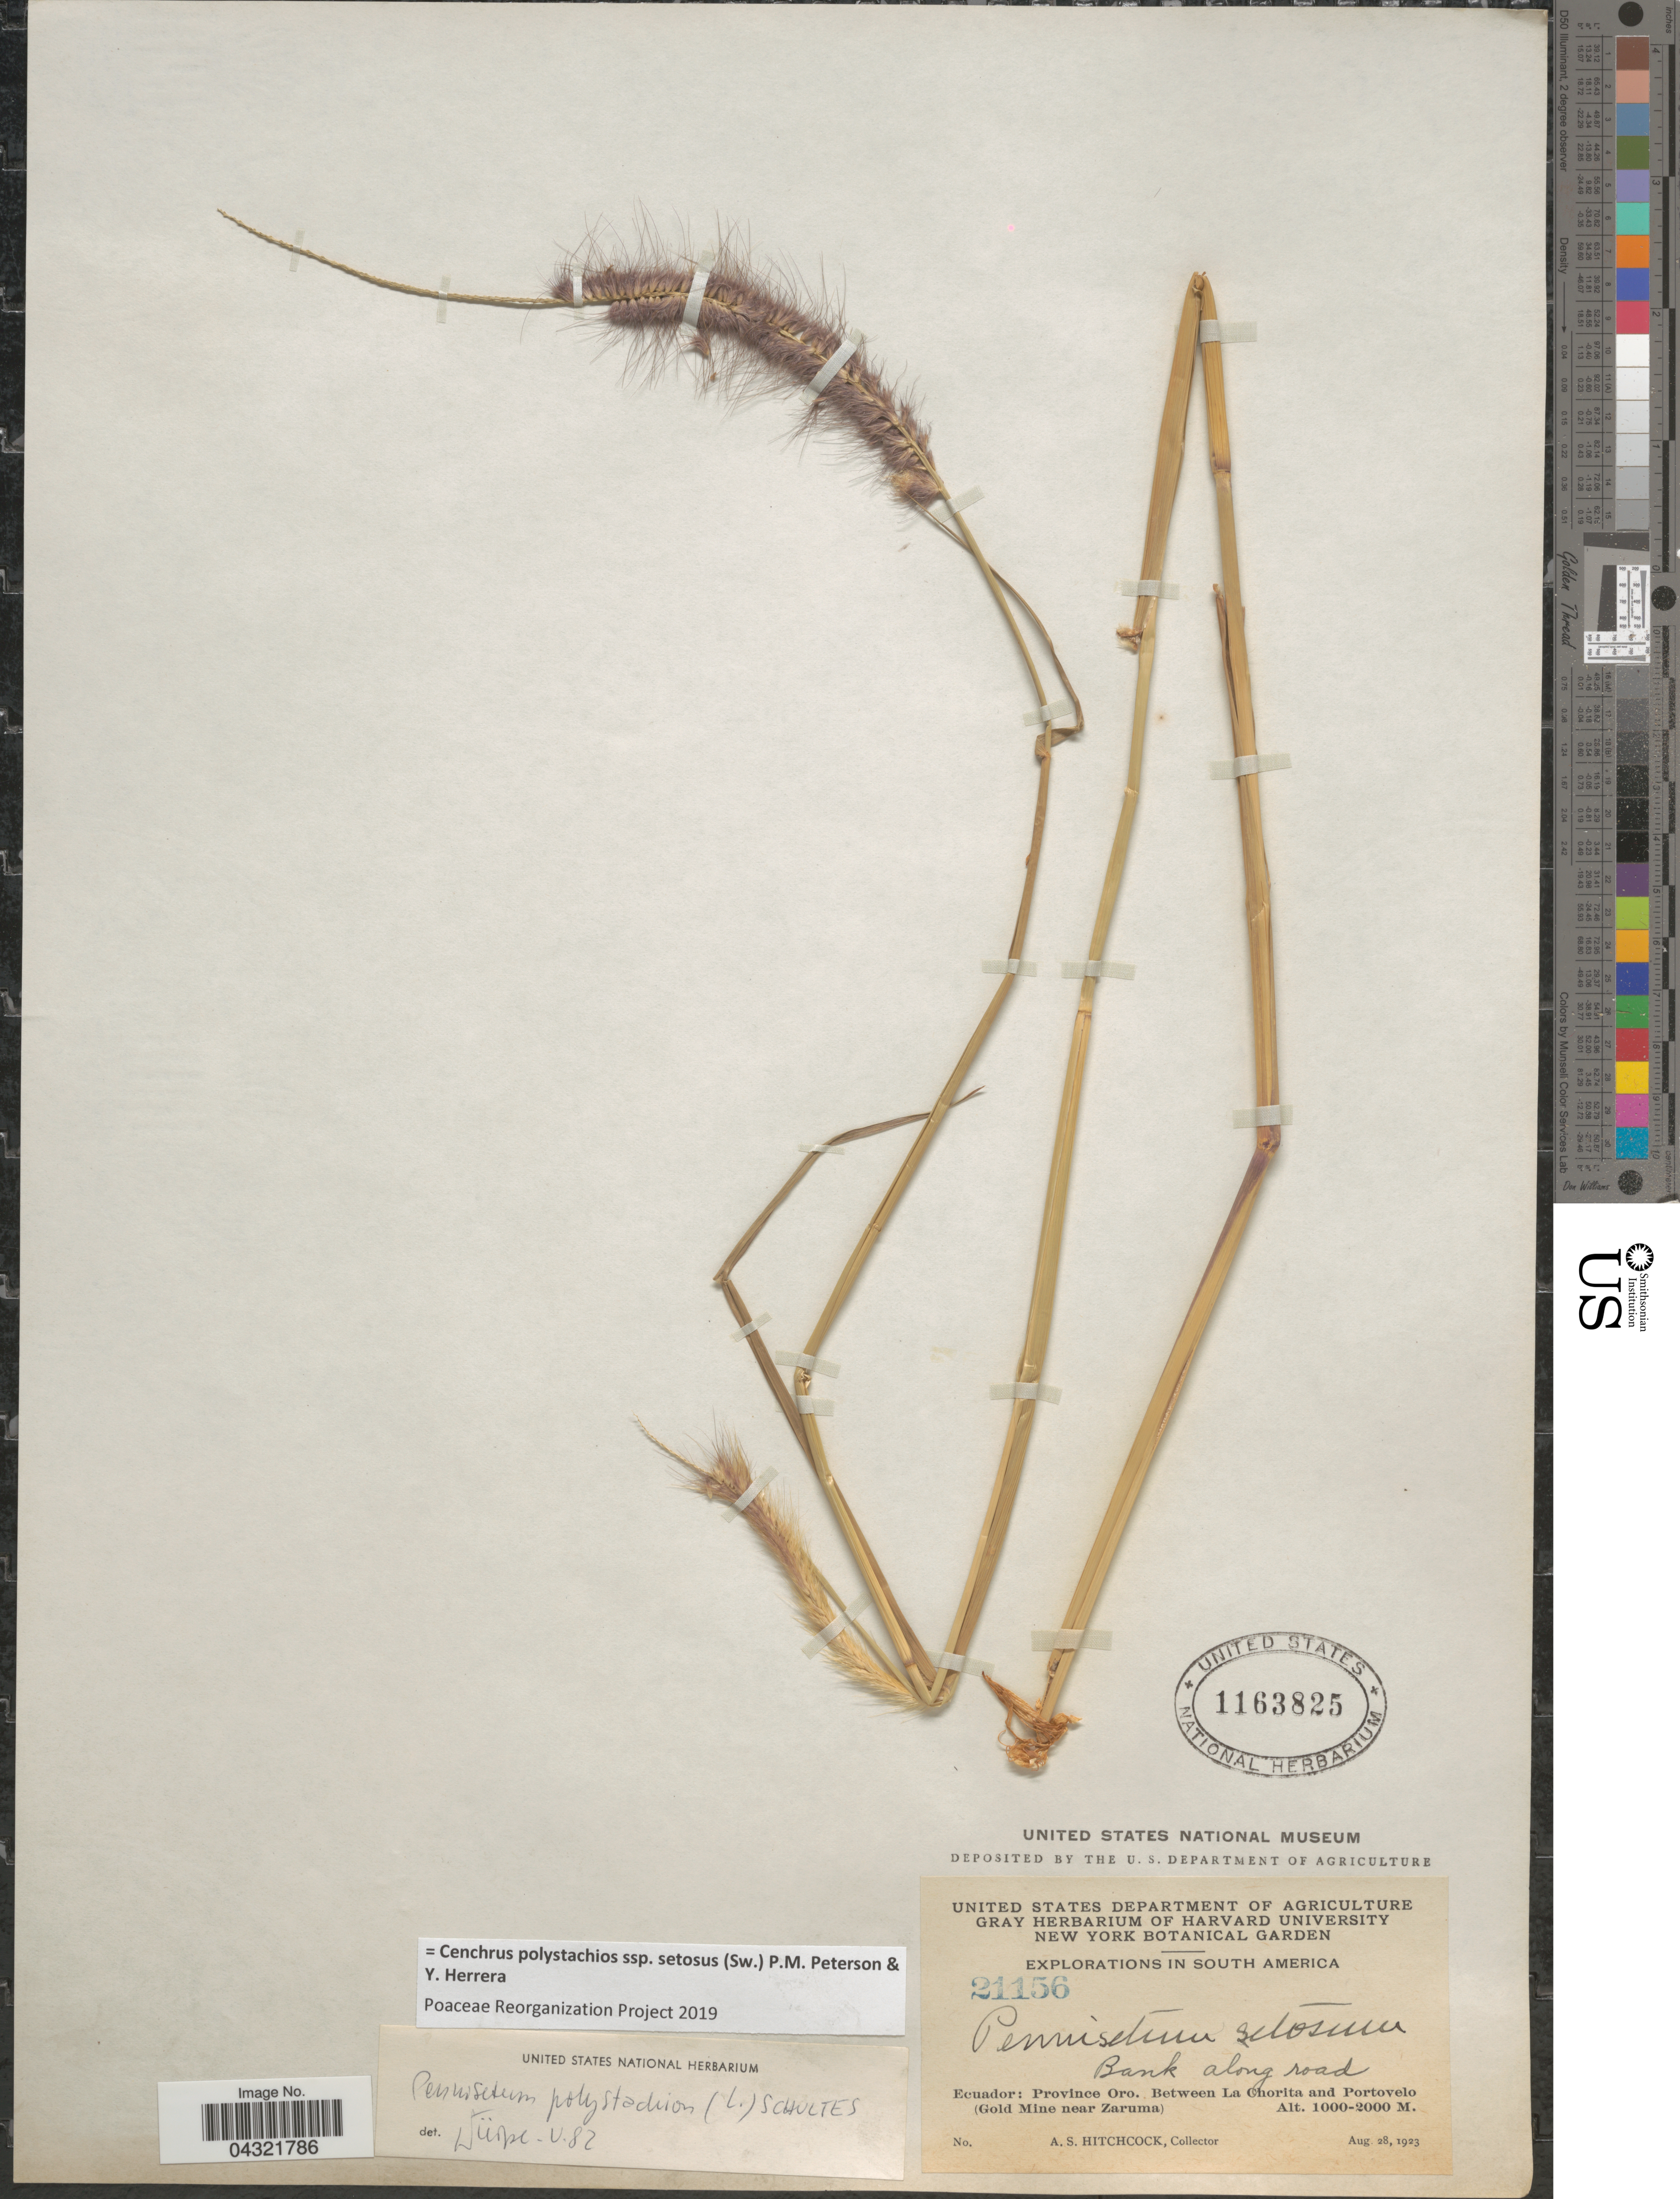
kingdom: Plantae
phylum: Tracheophyta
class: Liliopsida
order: Poales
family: Poaceae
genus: Cenchrus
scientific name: Cenchrus polystachios subsp. setosus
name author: (Sw.) P.M. Peterson & Y. Herrera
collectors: A. S. Hitchcock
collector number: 21156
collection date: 1923-08-28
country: Ecuador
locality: Explorations in South America. Bank along road. Province Oro. Between La Chorita and Portovelo (Gold Mine near Zaruma).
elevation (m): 1000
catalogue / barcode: US 1163825